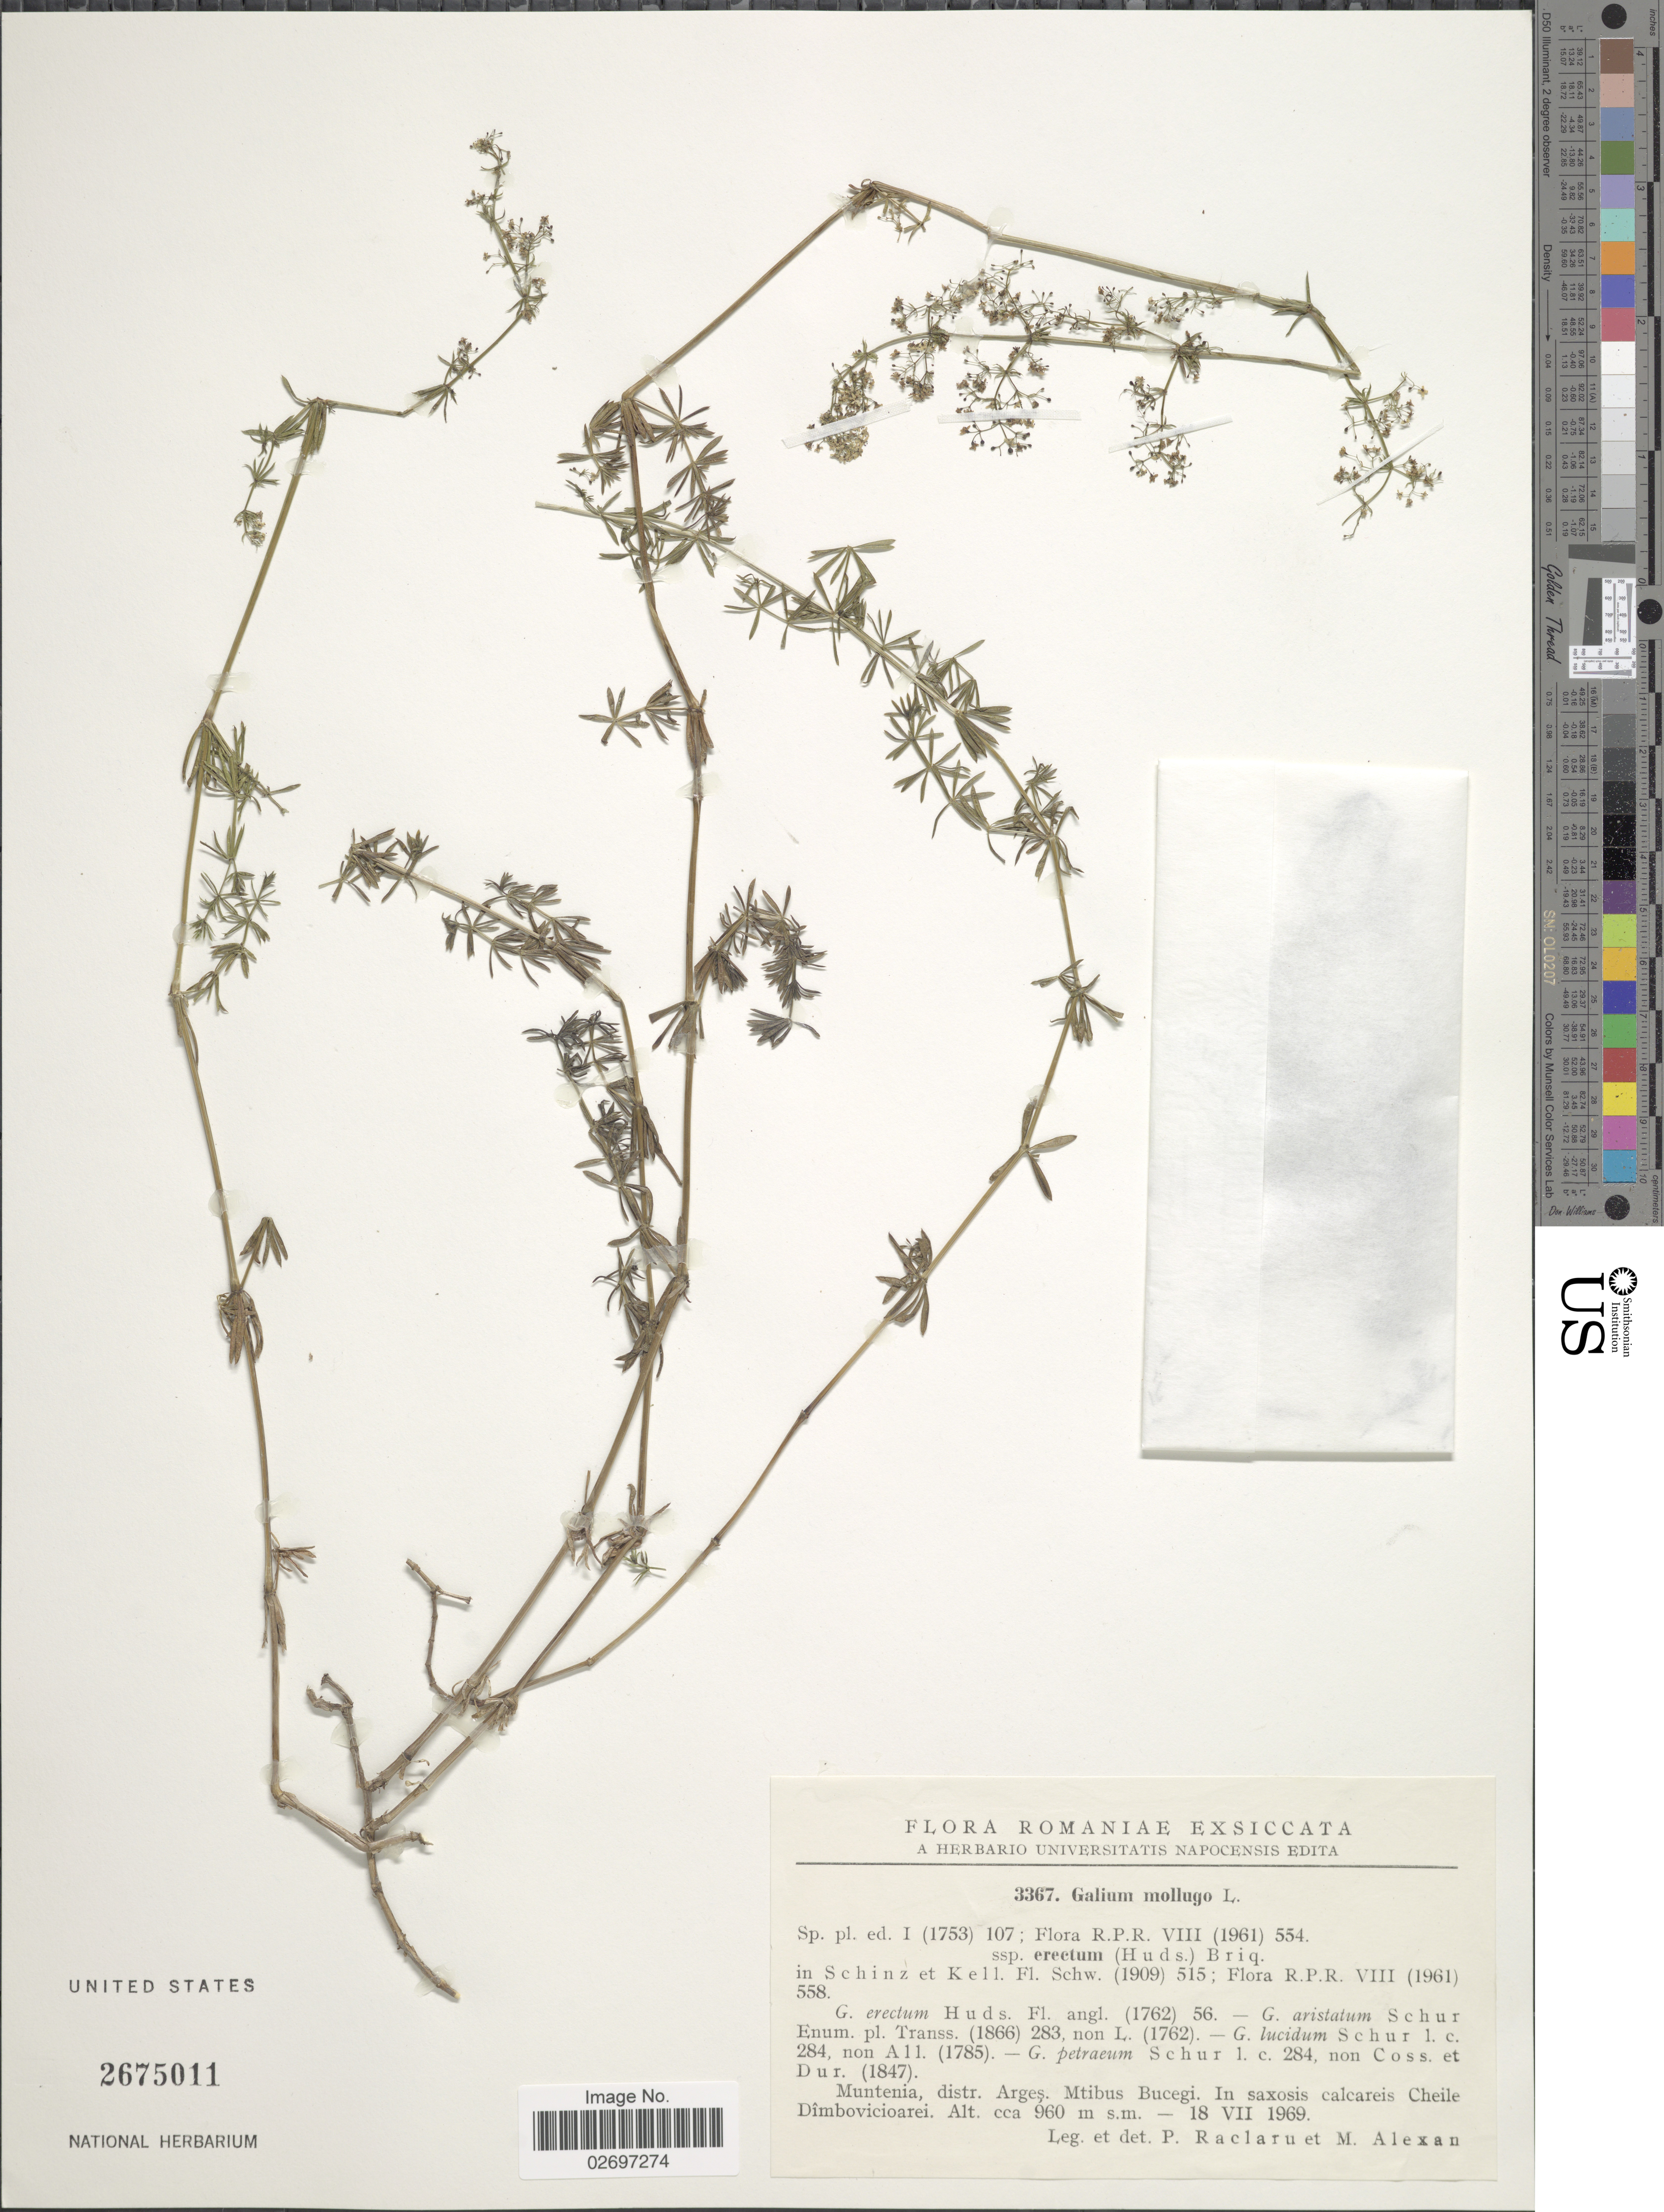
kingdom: Plantae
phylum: Tracheophyta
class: Magnoliopsida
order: Gentianales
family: Rubiaceae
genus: Galium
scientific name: Galium mollugo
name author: L.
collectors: P. Raclaru & M. Alexan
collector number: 3367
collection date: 1969-07-18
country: Romania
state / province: Arges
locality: Muntenia. Mtibus Bucegi. In saxosis calcareis Cheile Dîmbovicioarei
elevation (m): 960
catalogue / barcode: US 2675011